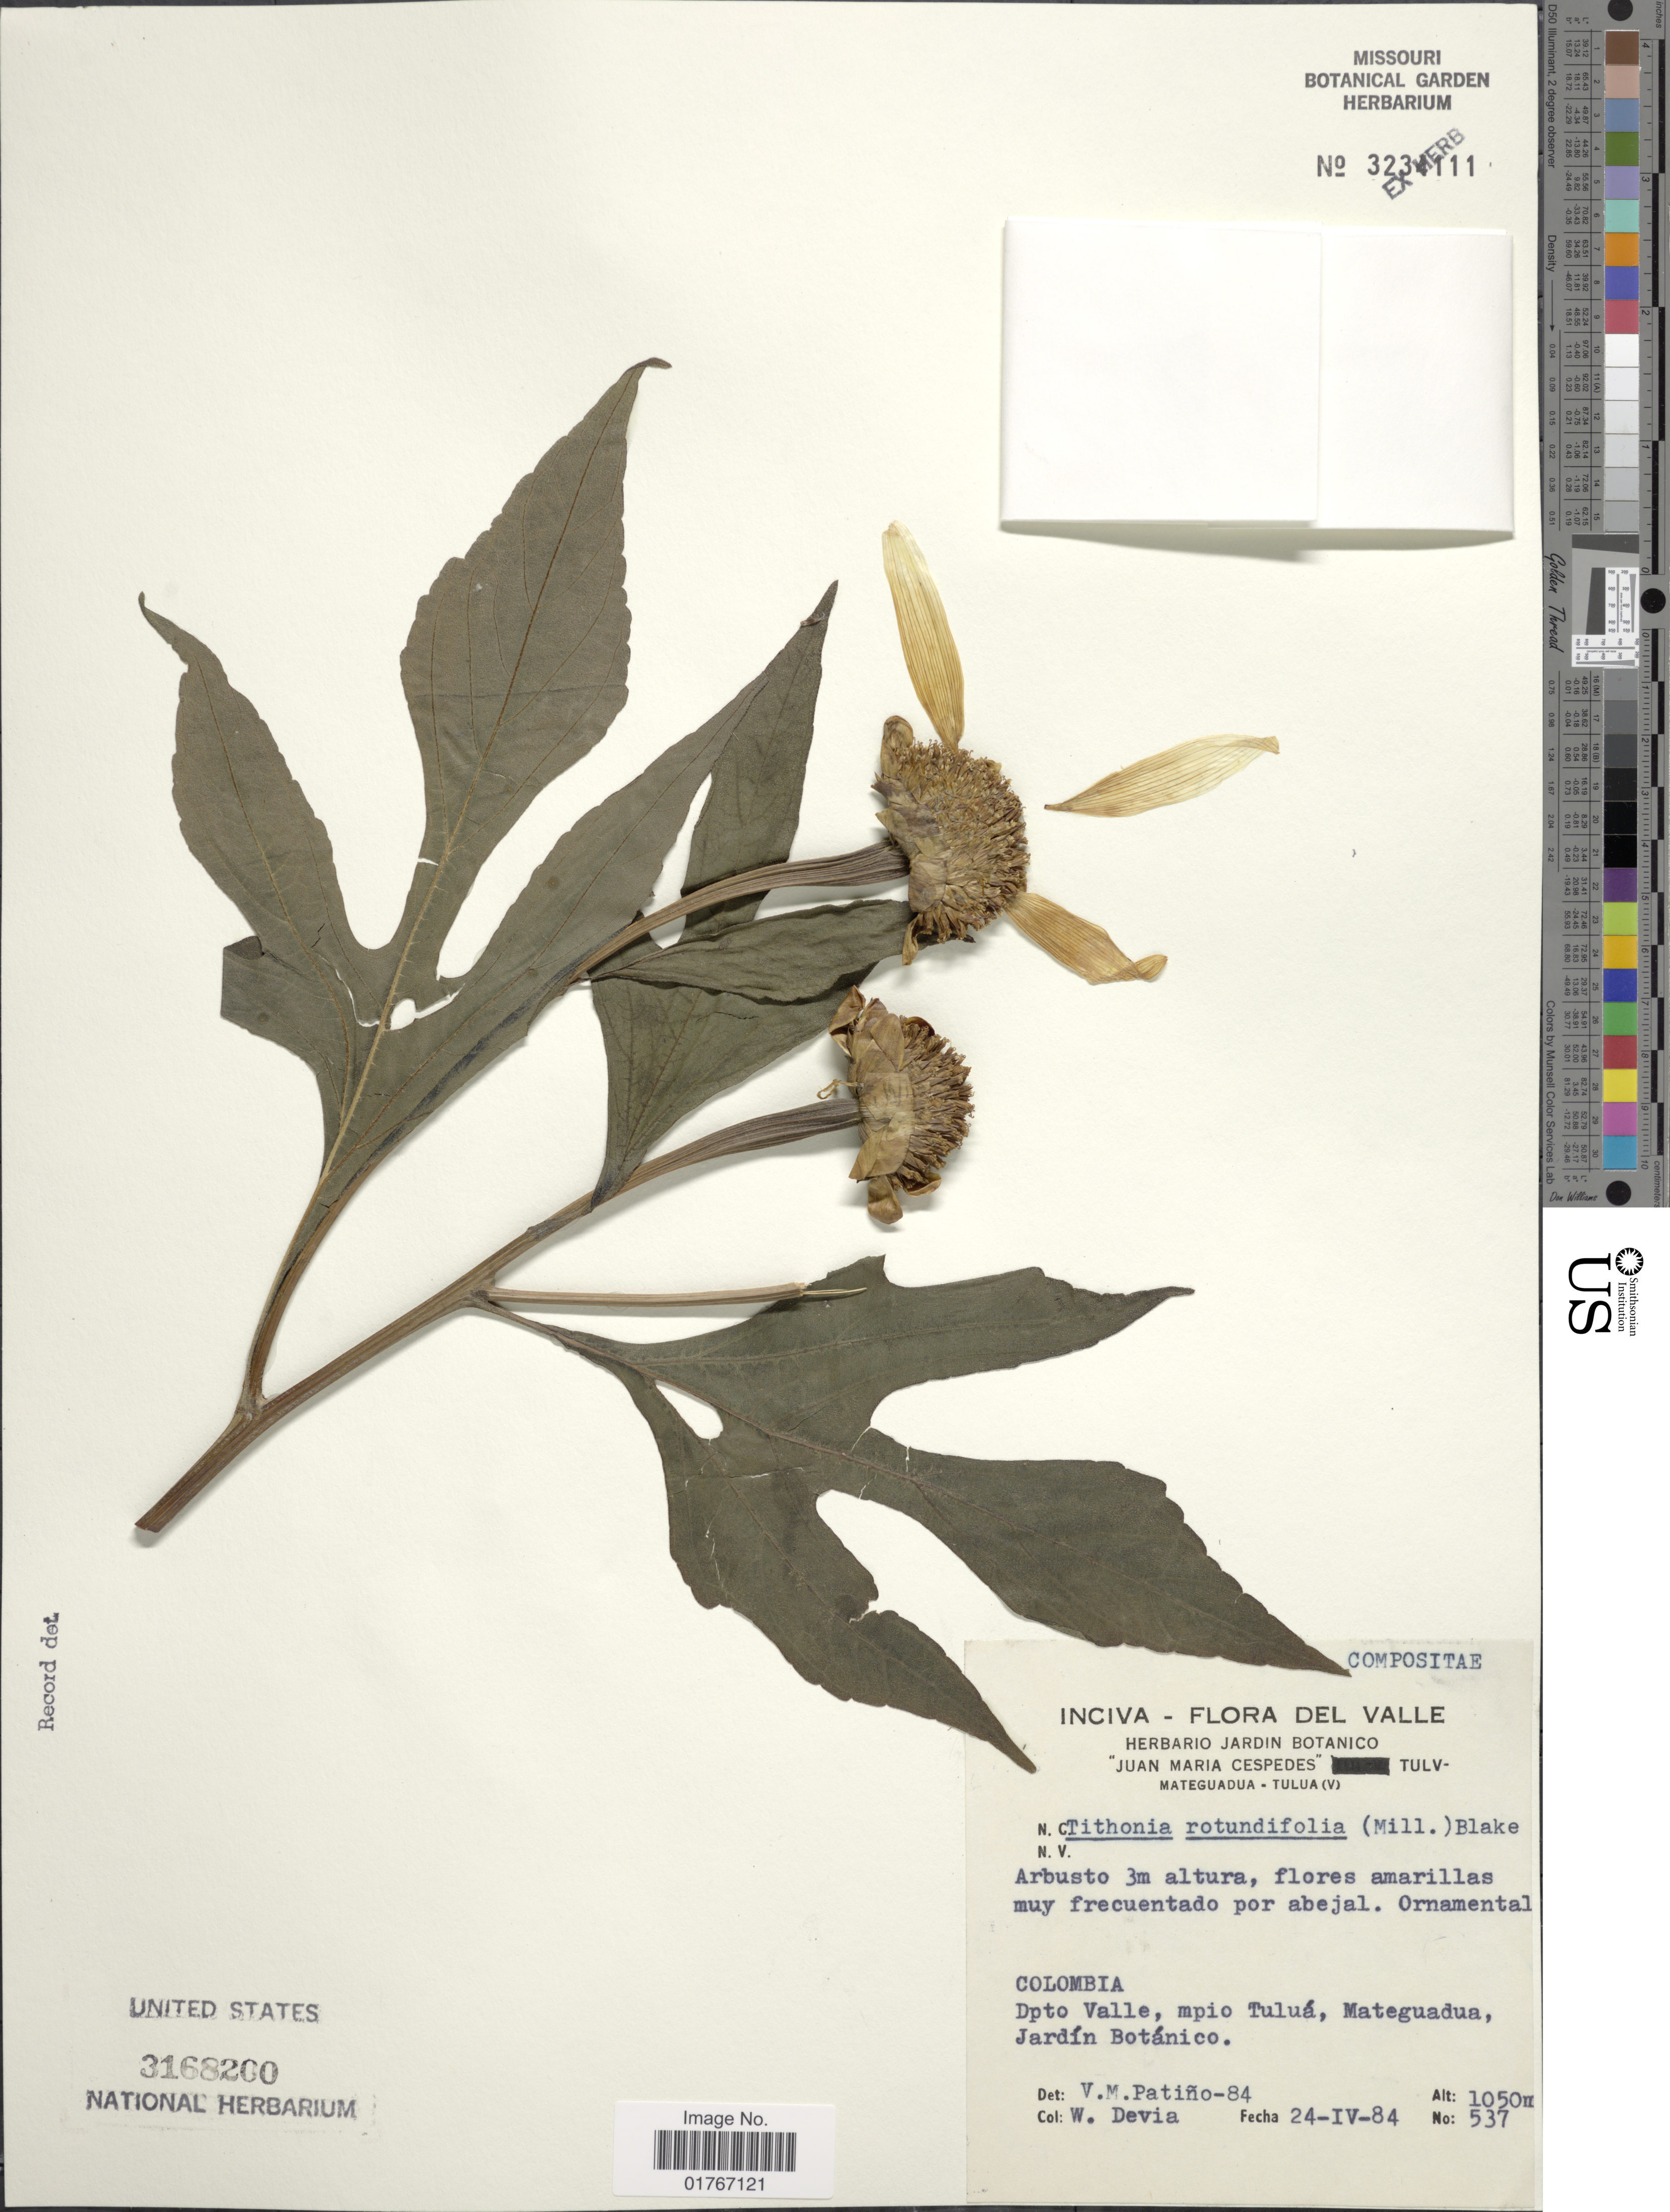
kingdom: Plantae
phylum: Tracheophyta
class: Magnoliopsida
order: Asterales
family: Asteraceae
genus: Tithonia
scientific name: Tithonia diversifolia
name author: (Hemsl.) A. Gray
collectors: W. Devia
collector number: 537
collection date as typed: Transcribed d/m/y: 24/4/84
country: Colombia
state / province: Valle del Cauca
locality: Dpto Valle, mpio Tuluá, Mateguadua, Jardín Botánico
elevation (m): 1050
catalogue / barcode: US 3168200